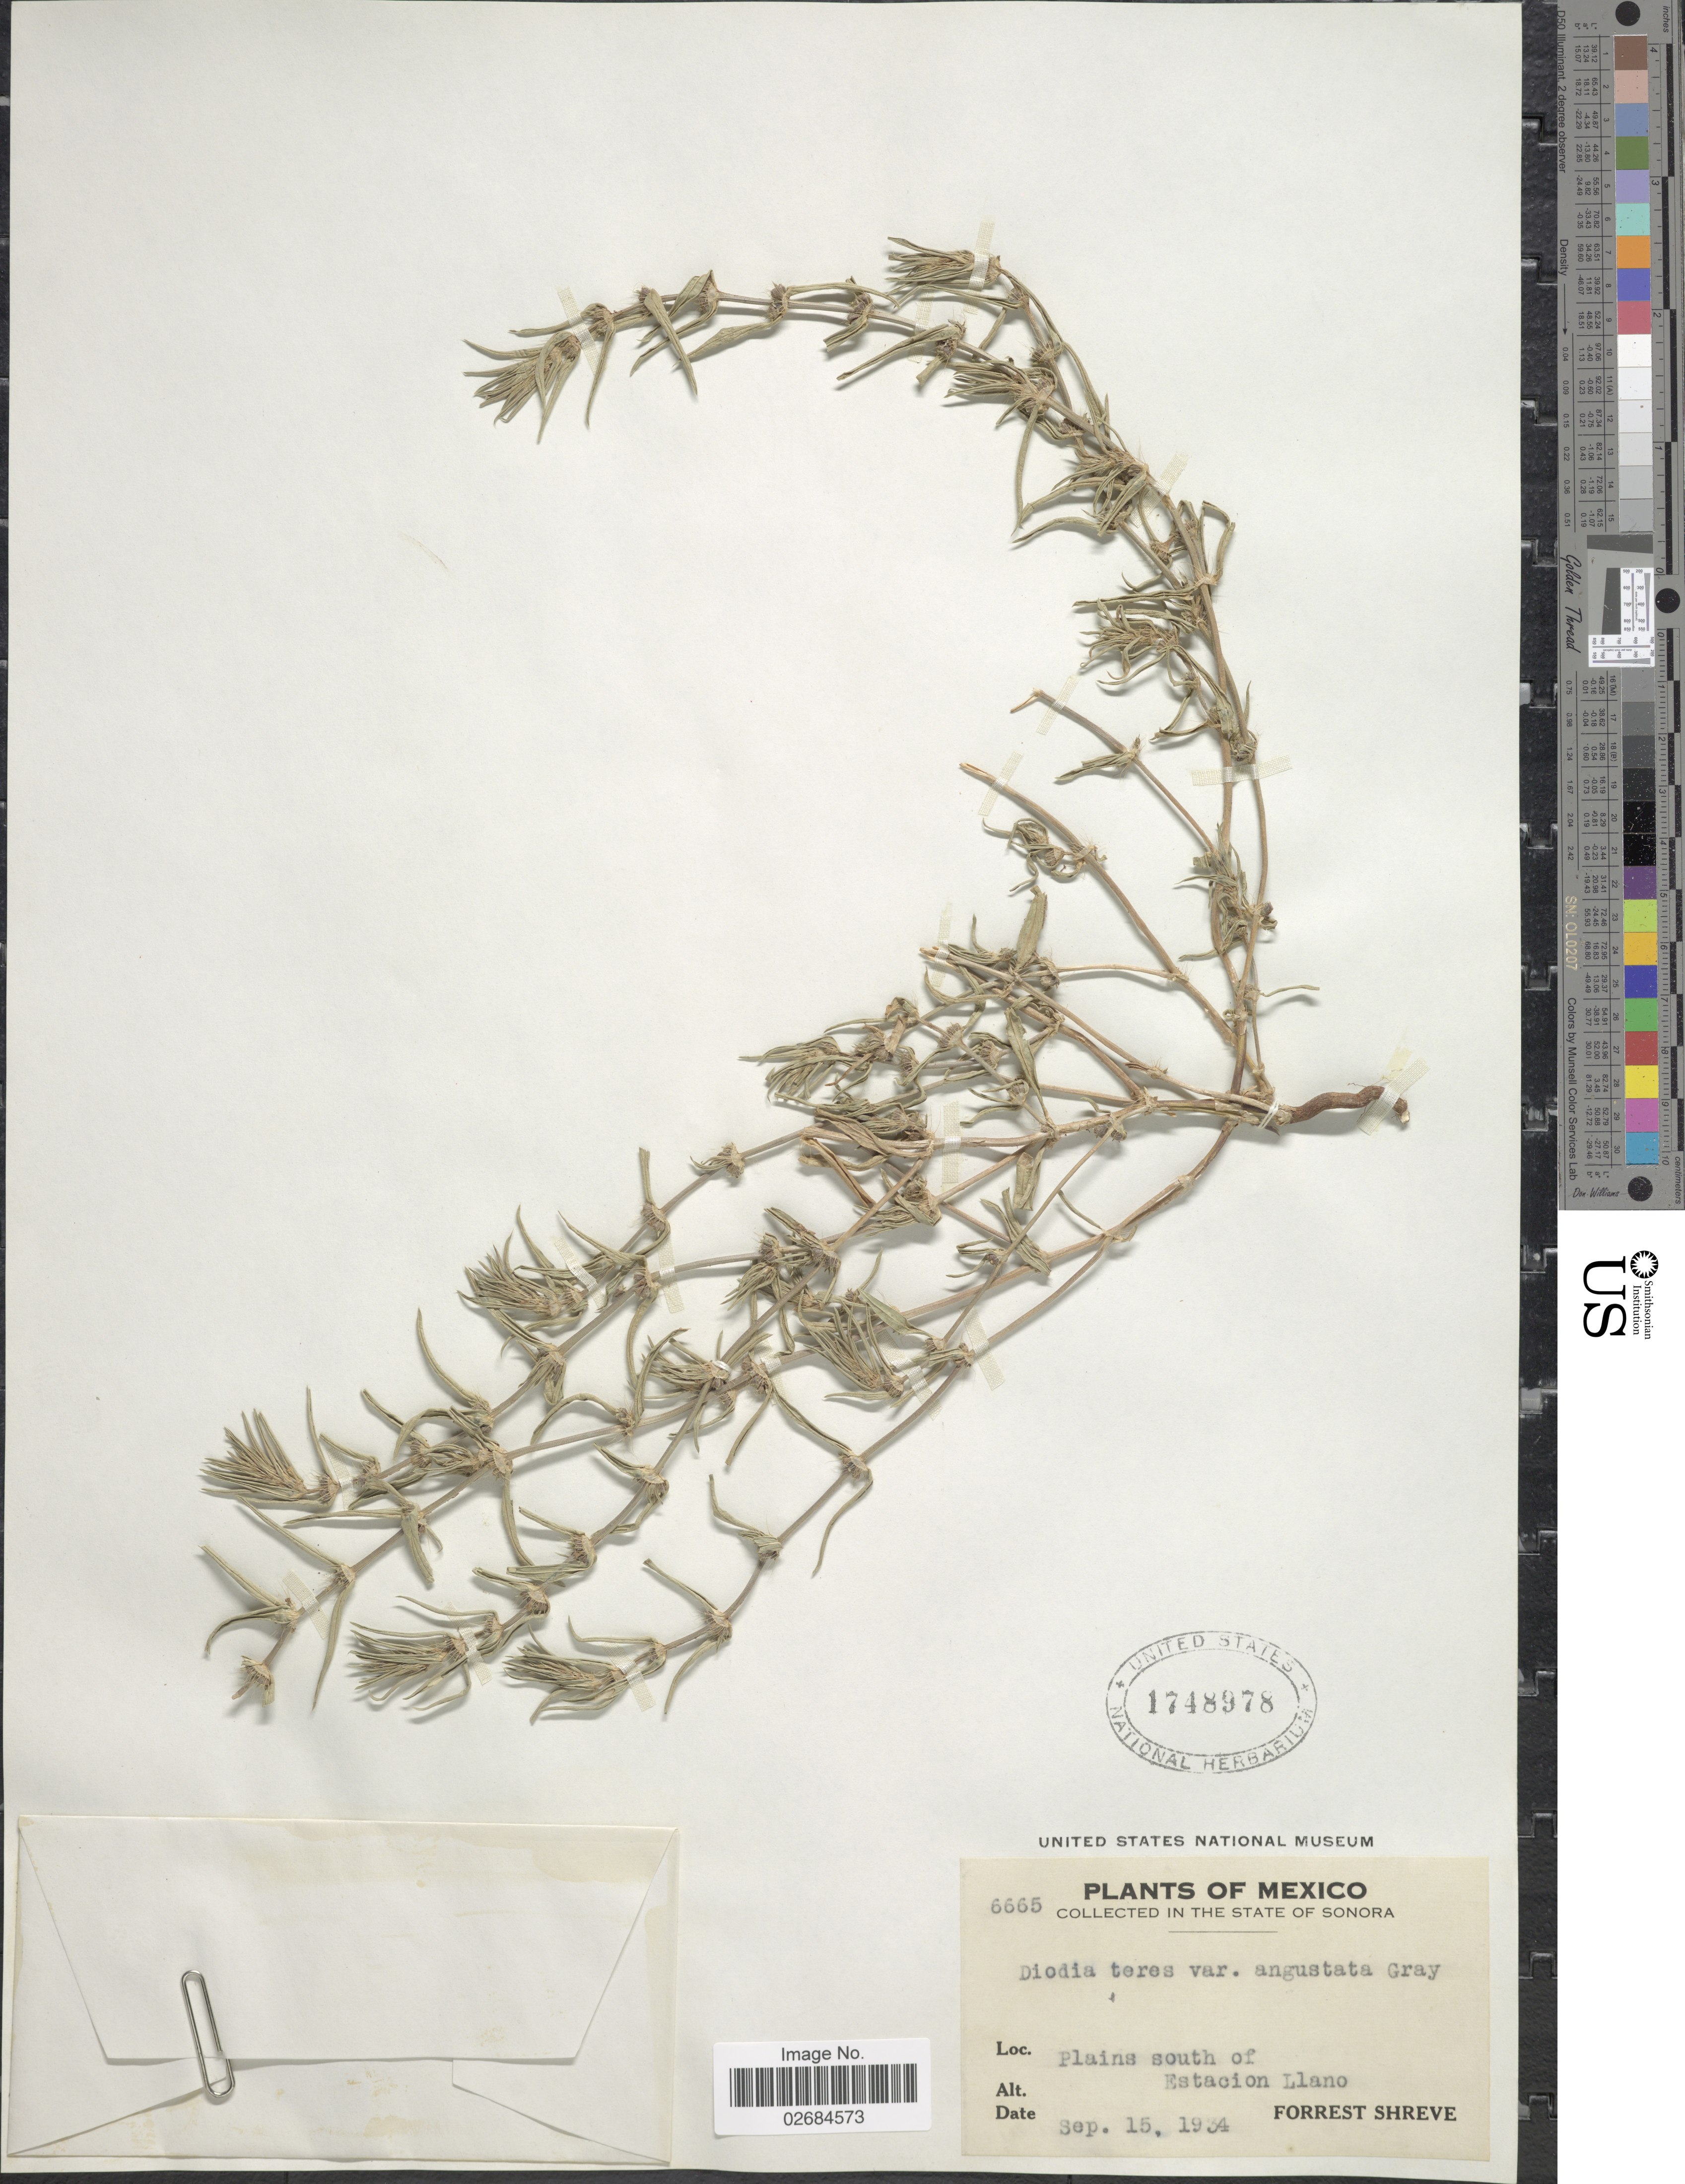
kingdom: Plantae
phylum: Tracheophyta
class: Magnoliopsida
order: Gentianales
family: Rubiaceae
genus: Diodia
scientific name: Diodia teres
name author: Walter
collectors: F. Shreve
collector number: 6665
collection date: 1934-09-15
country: Mexico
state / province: Sonora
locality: Plains south of Estacion Llano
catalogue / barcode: US 1748978